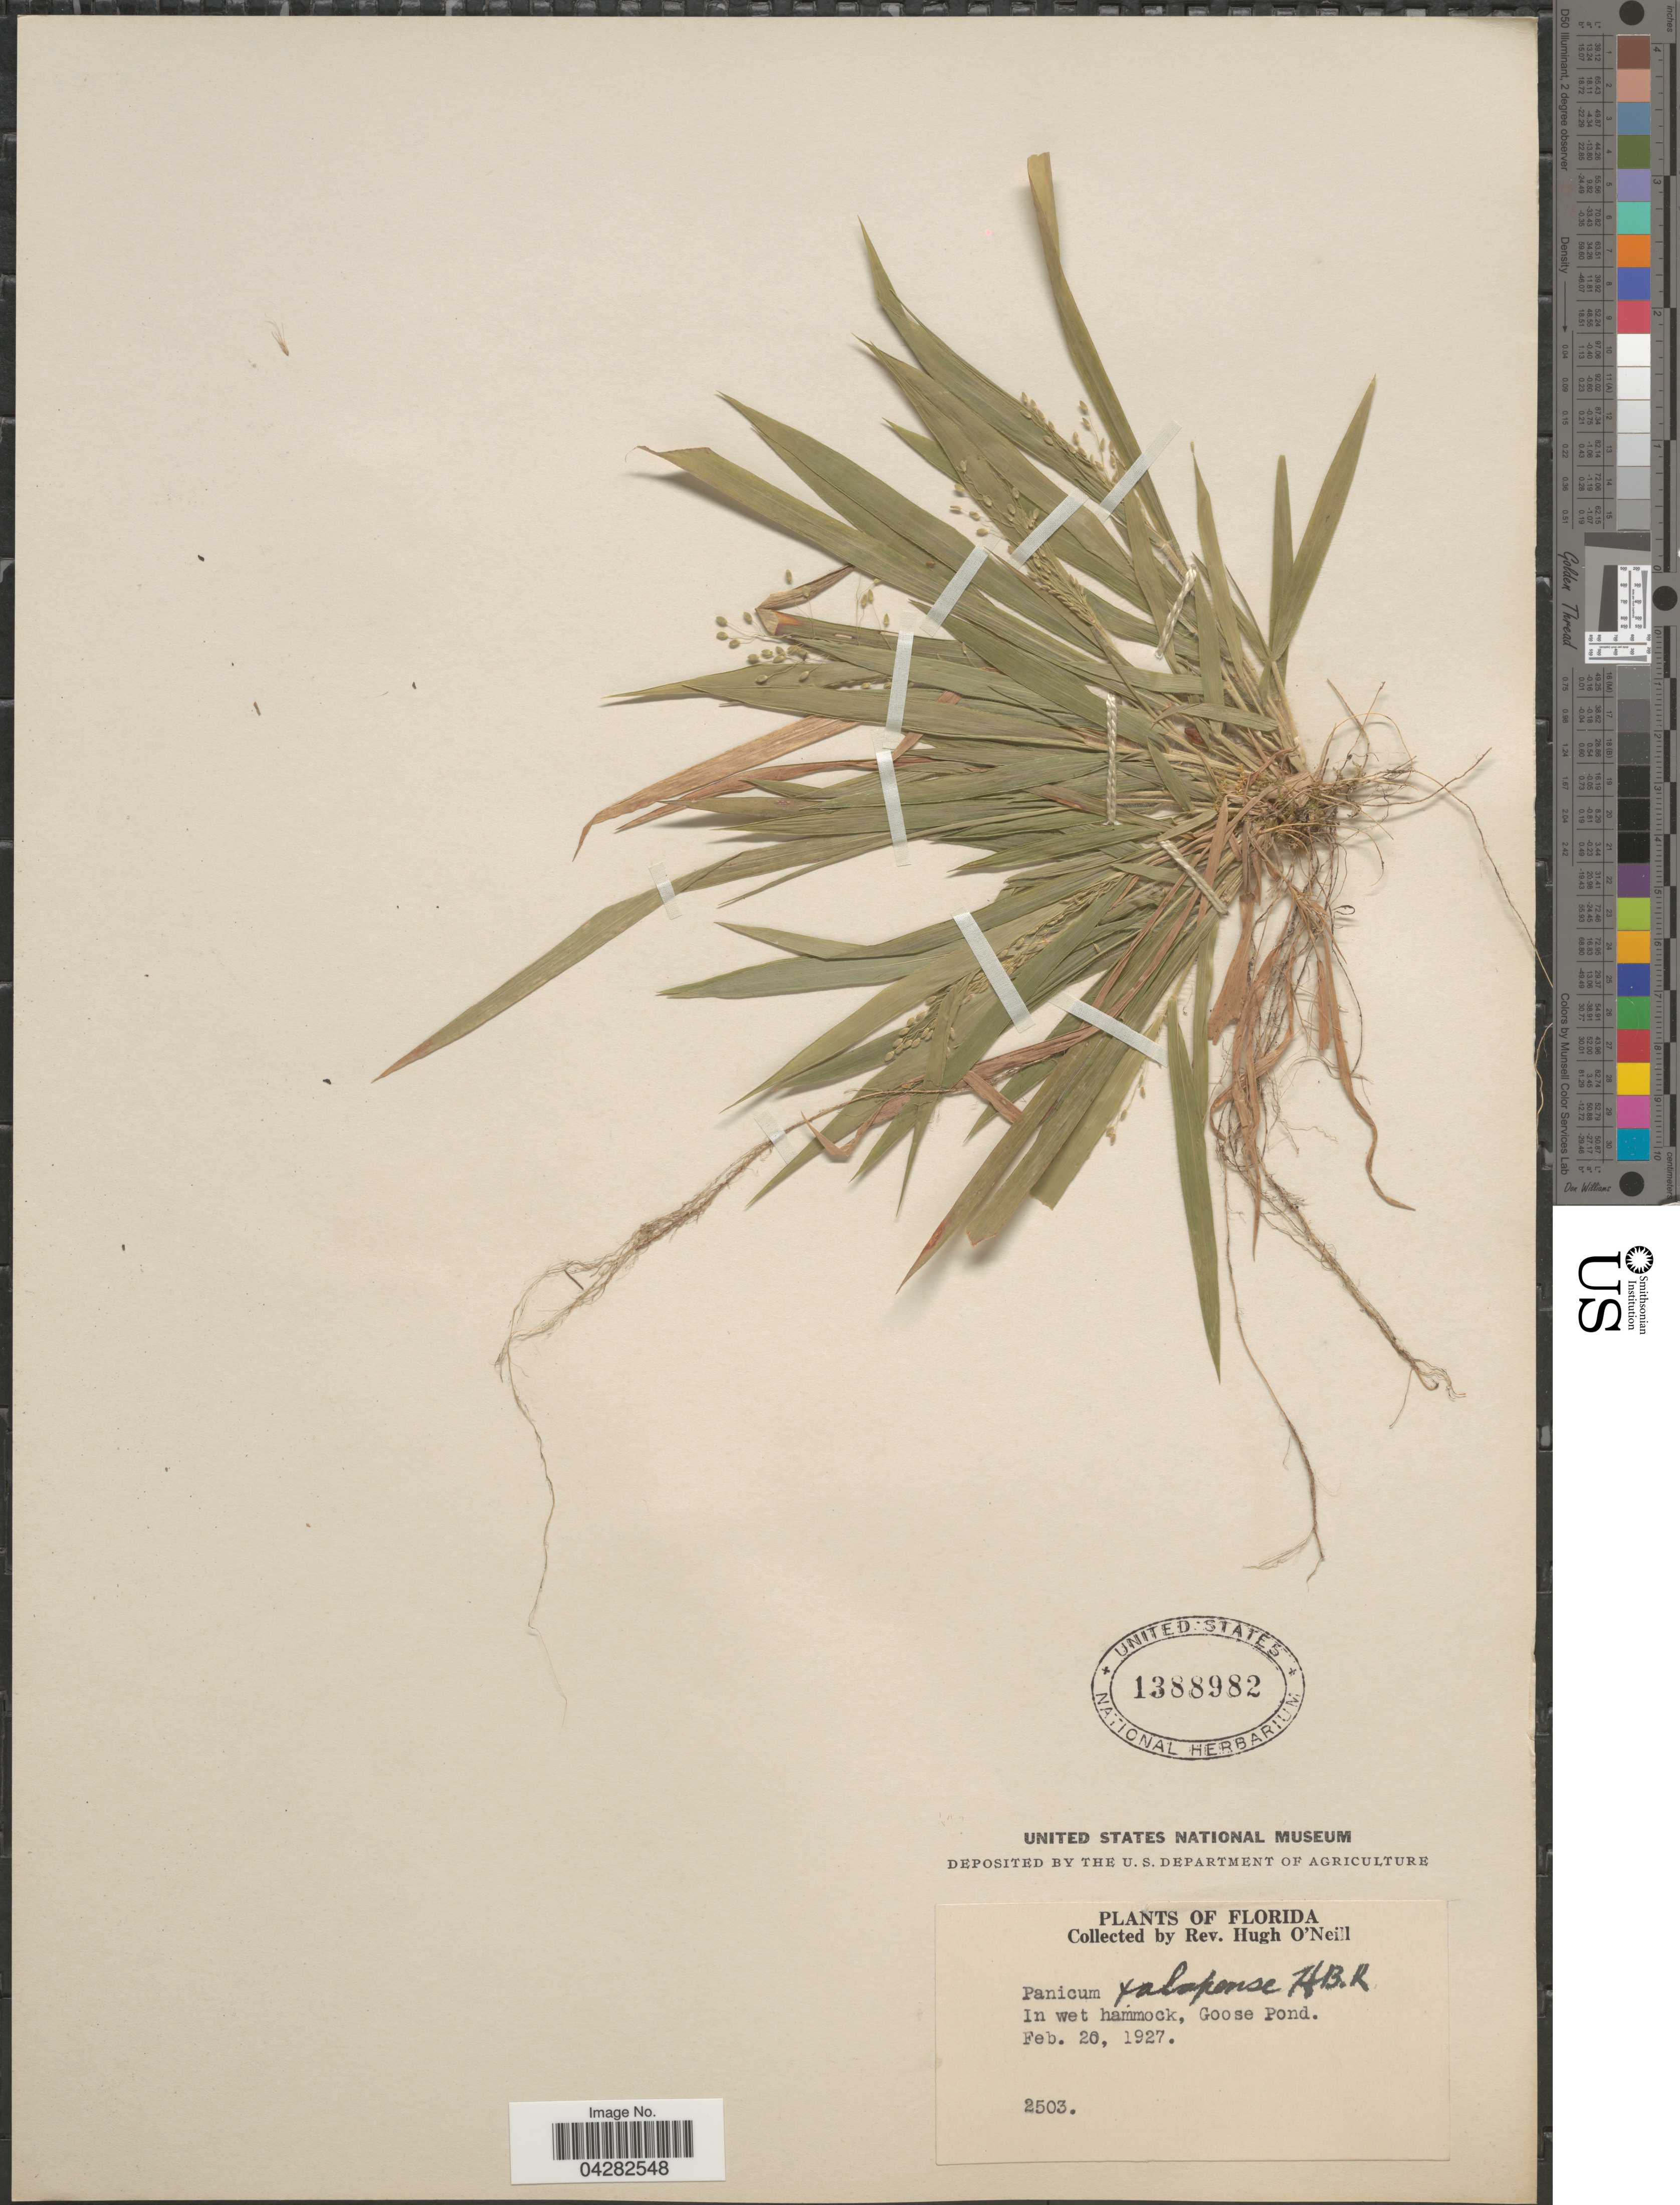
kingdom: Plantae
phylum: Tracheophyta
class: Liliopsida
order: Poales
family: Poaceae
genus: Dichanthelium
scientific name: Dichanthelium laxiflorum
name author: (Lam.) Gould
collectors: H. O'Neill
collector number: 2503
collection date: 1927-02-20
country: United States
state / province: Florida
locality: Goose Pond.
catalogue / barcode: US 1388982